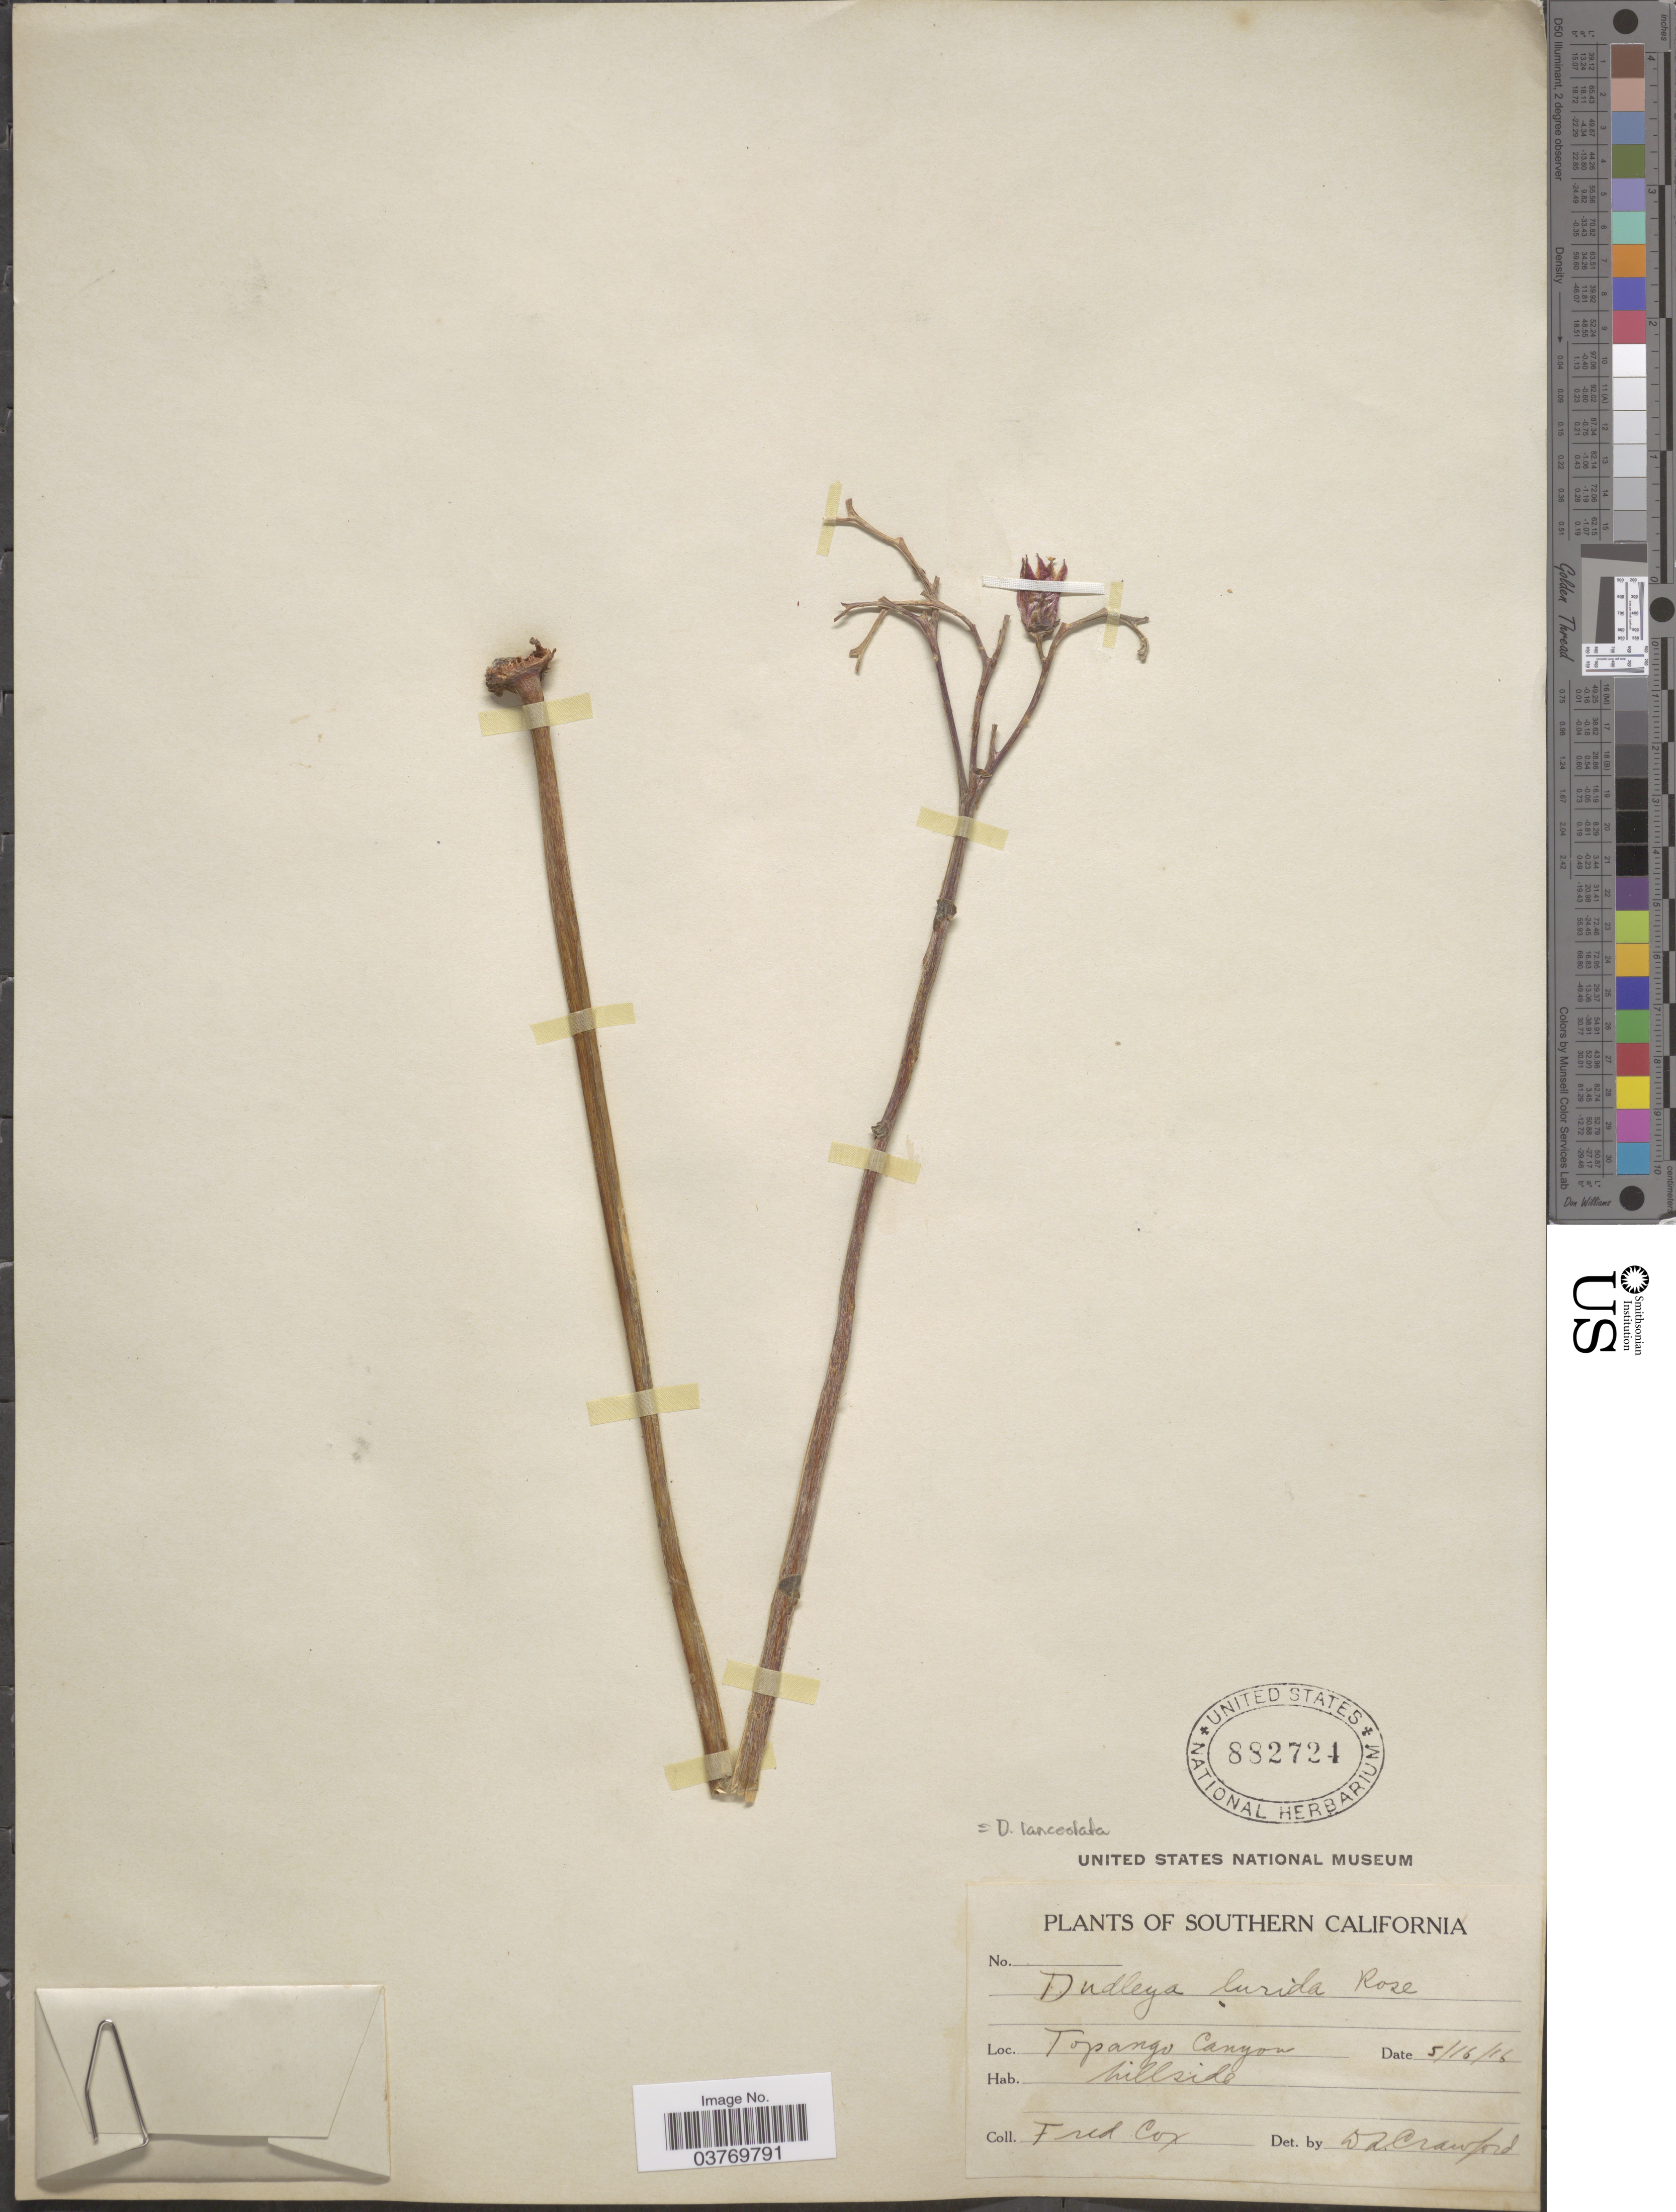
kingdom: Plantae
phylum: Tracheophyta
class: Magnoliopsida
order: Saxifragales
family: Crassulaceae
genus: Dudleya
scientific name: Dudleya lurida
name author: Rose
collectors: F. Cox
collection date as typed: Transcribed d/m/y: 16/5/16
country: United States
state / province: California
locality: Southern California. Topanga Canyon.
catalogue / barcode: US 882724